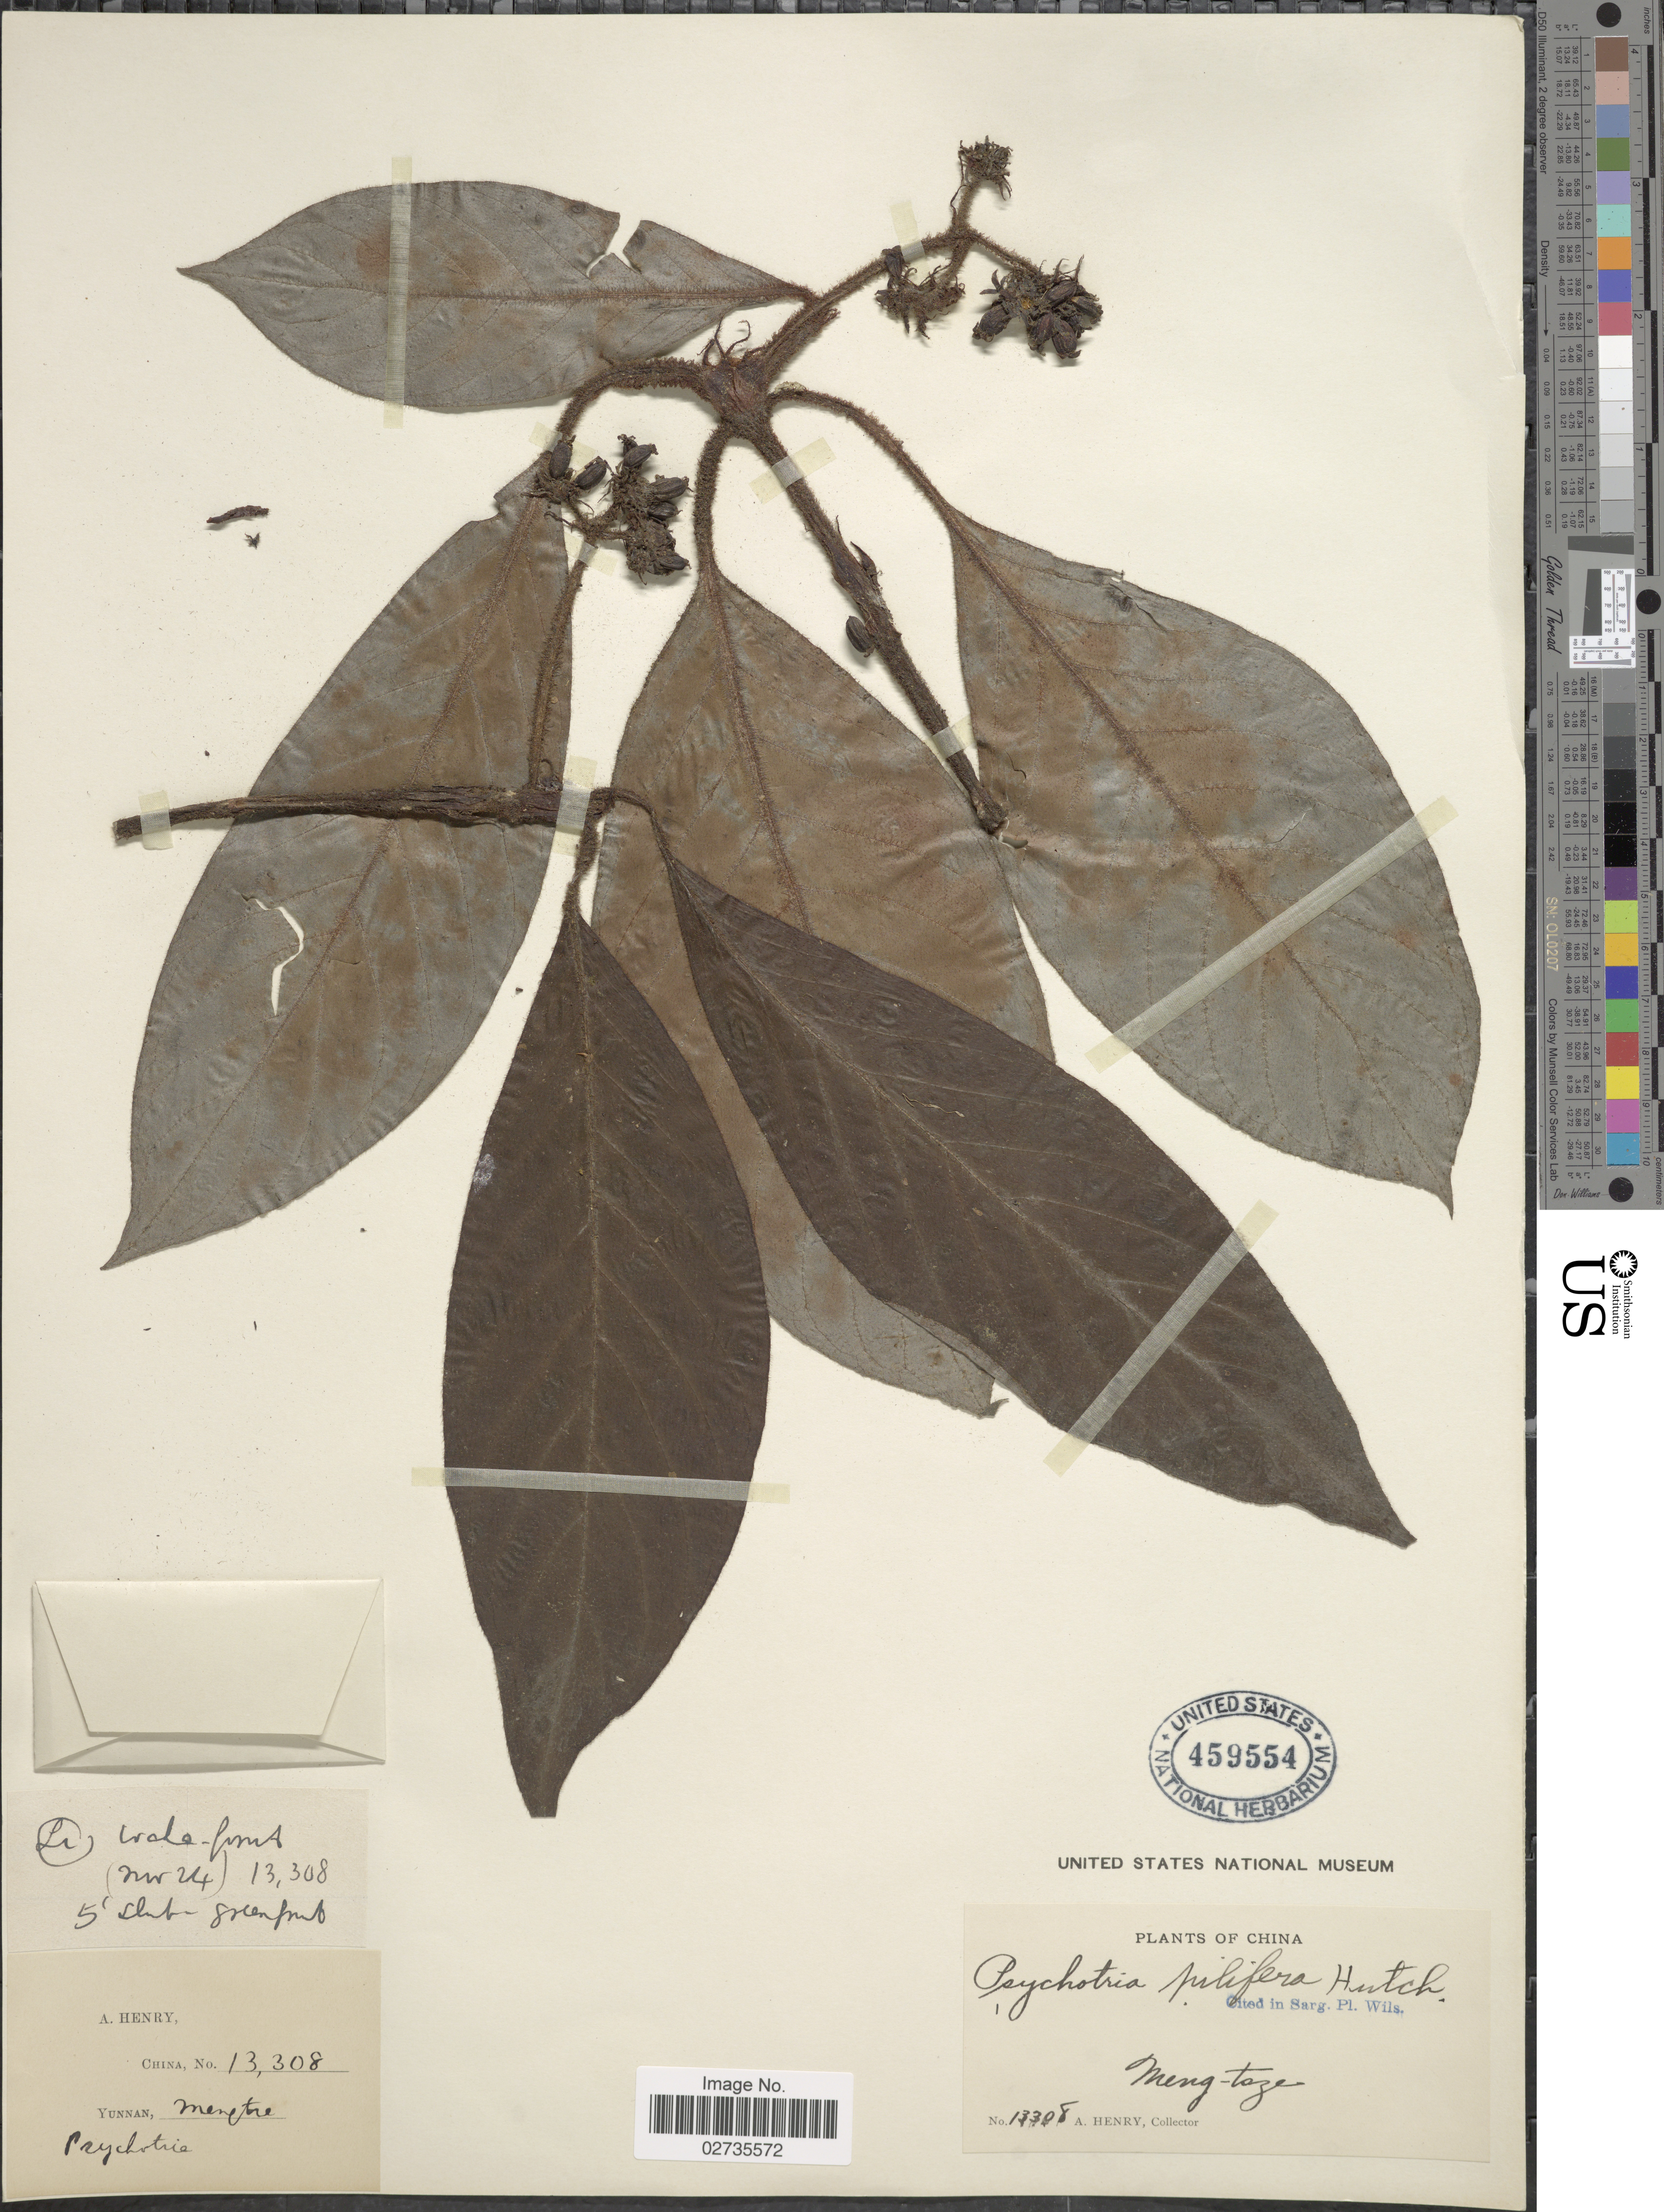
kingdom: Plantae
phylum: Tracheophyta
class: Magnoliopsida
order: Gentianales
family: Rubiaceae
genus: Psychotria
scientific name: Psychotria pilifera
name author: Hutch.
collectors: A. Henry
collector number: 13308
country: China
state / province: Yunnan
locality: Meng-tsze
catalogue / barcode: US 459554